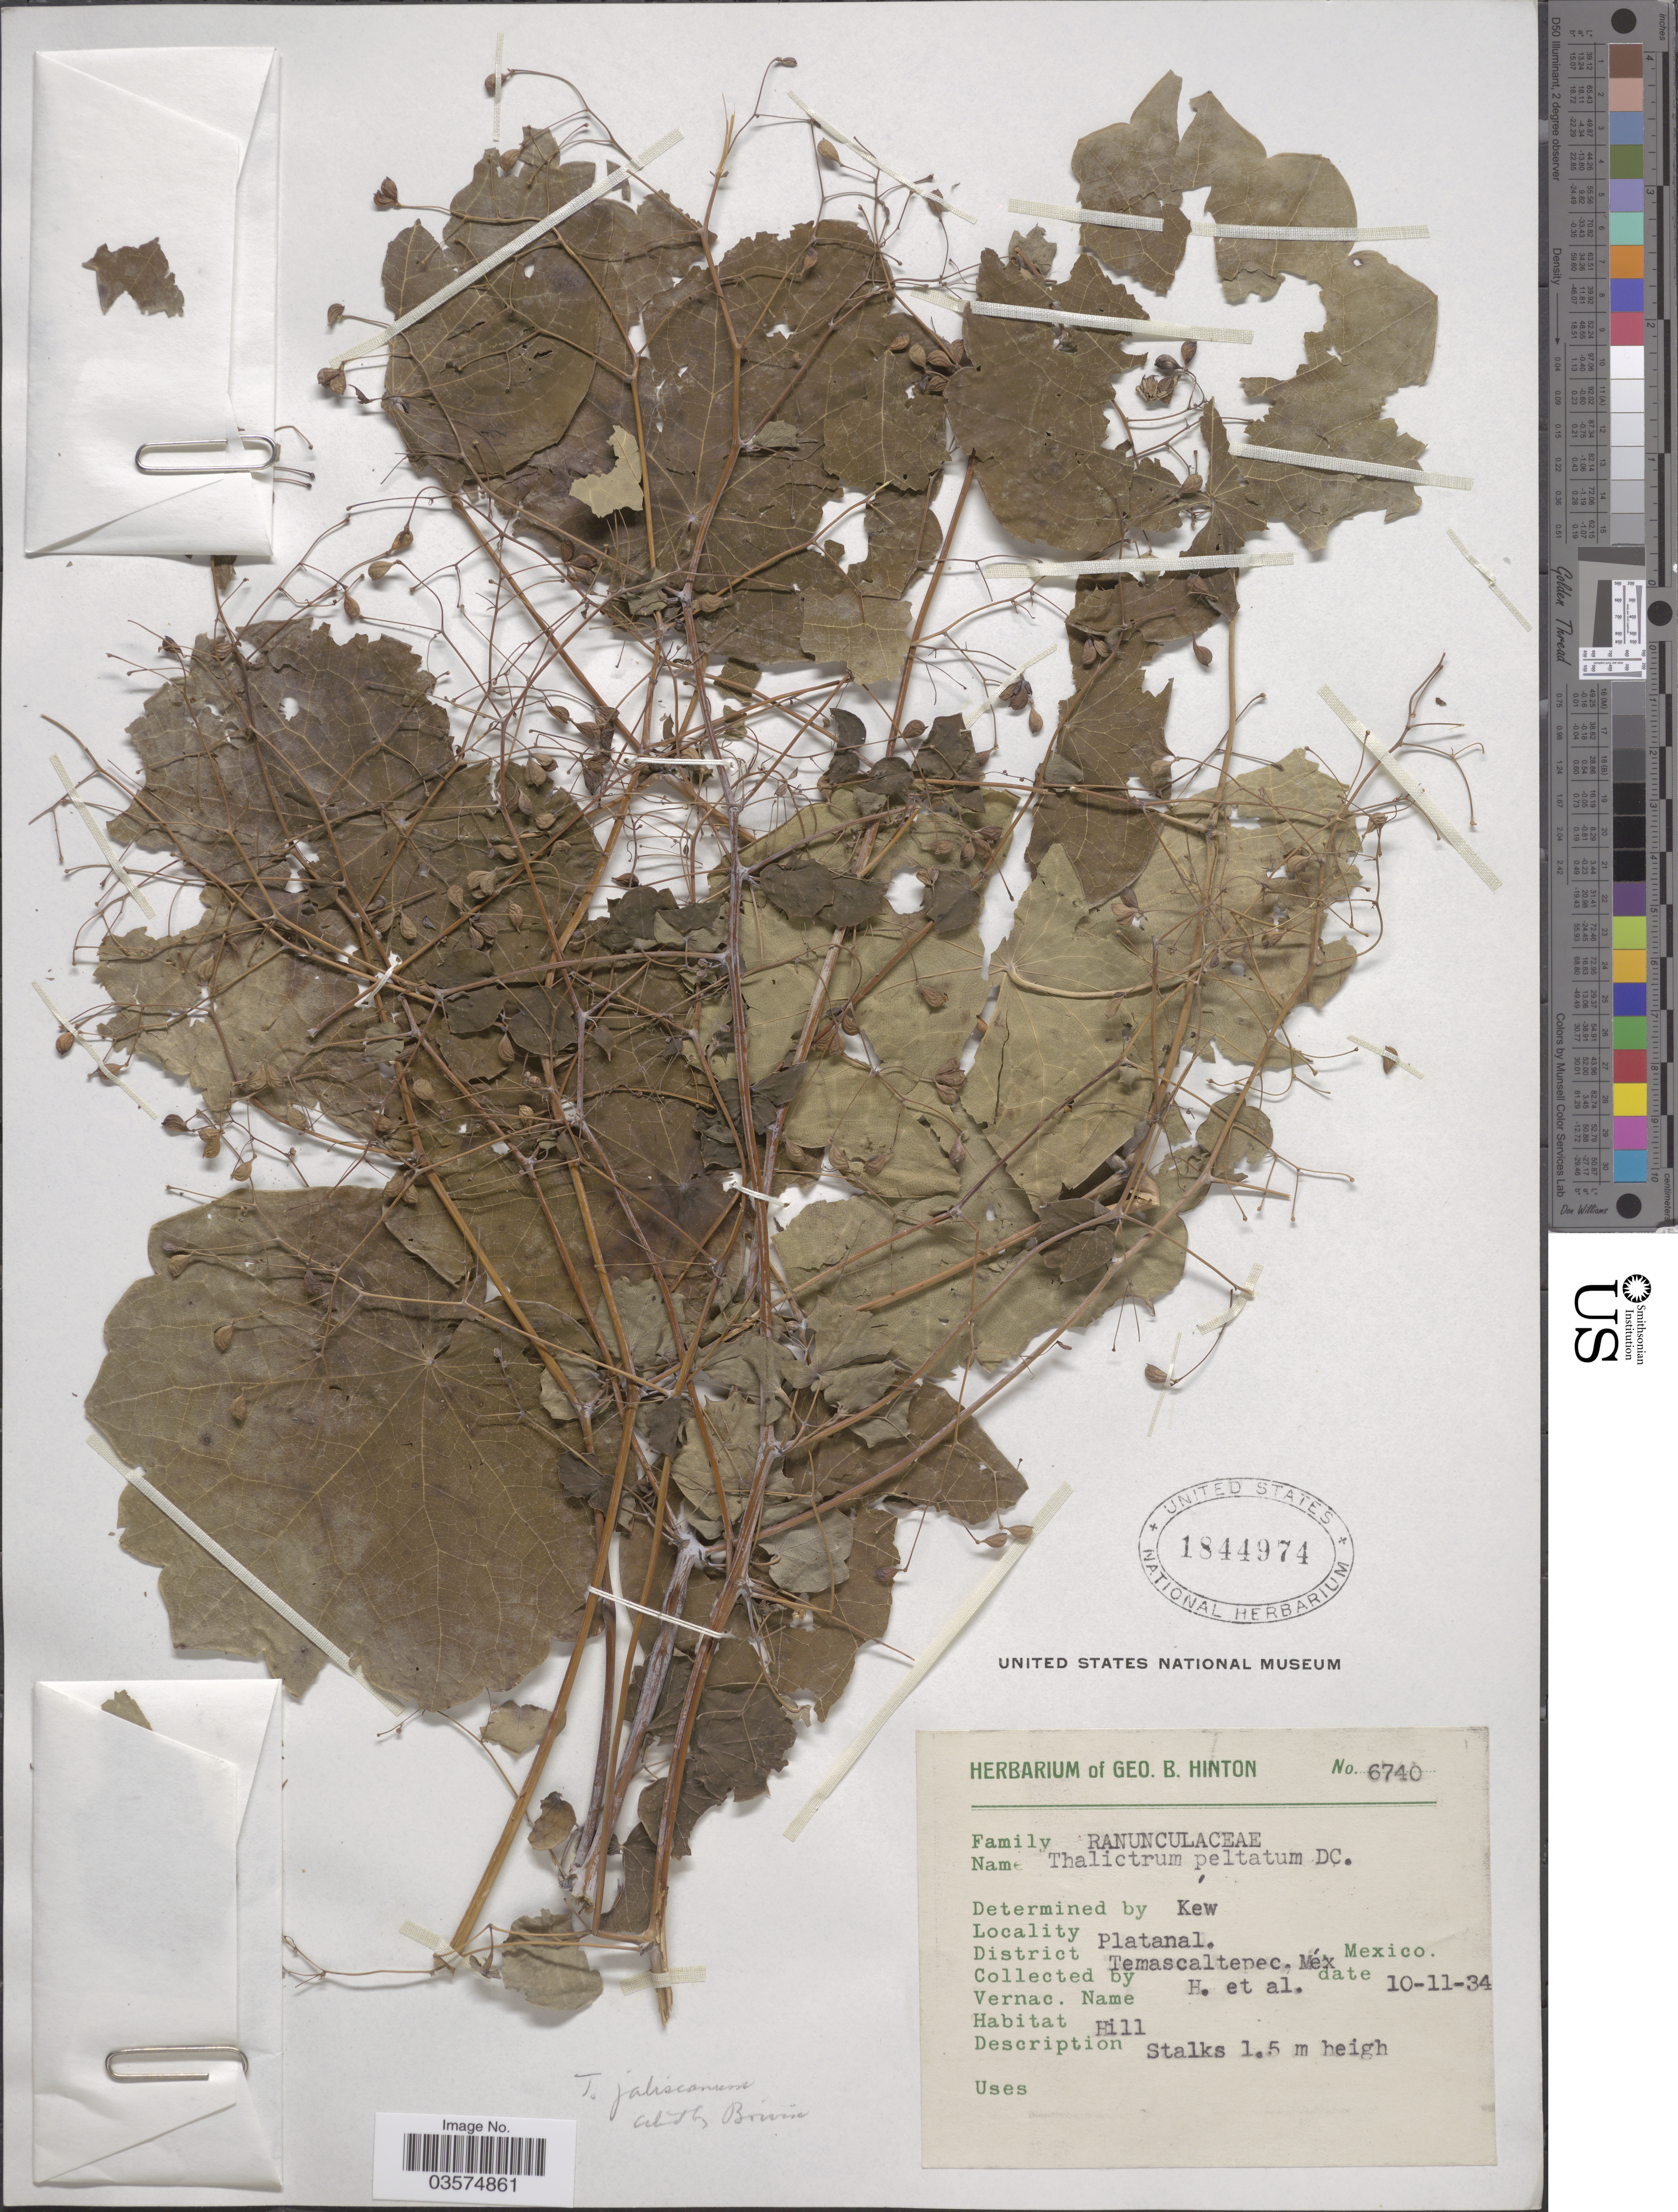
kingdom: Plantae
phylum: Tracheophyta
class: Magnoliopsida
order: Ranunculales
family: Ranunculaceae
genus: Thalictrum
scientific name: Thalictrum jaliscanum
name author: Rose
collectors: G. B. Hinton & et al.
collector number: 6740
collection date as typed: Transcribed d/m/y: 10/11/34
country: Mexico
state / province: México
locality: Platanal. Temascaltepec.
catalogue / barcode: US 1844974